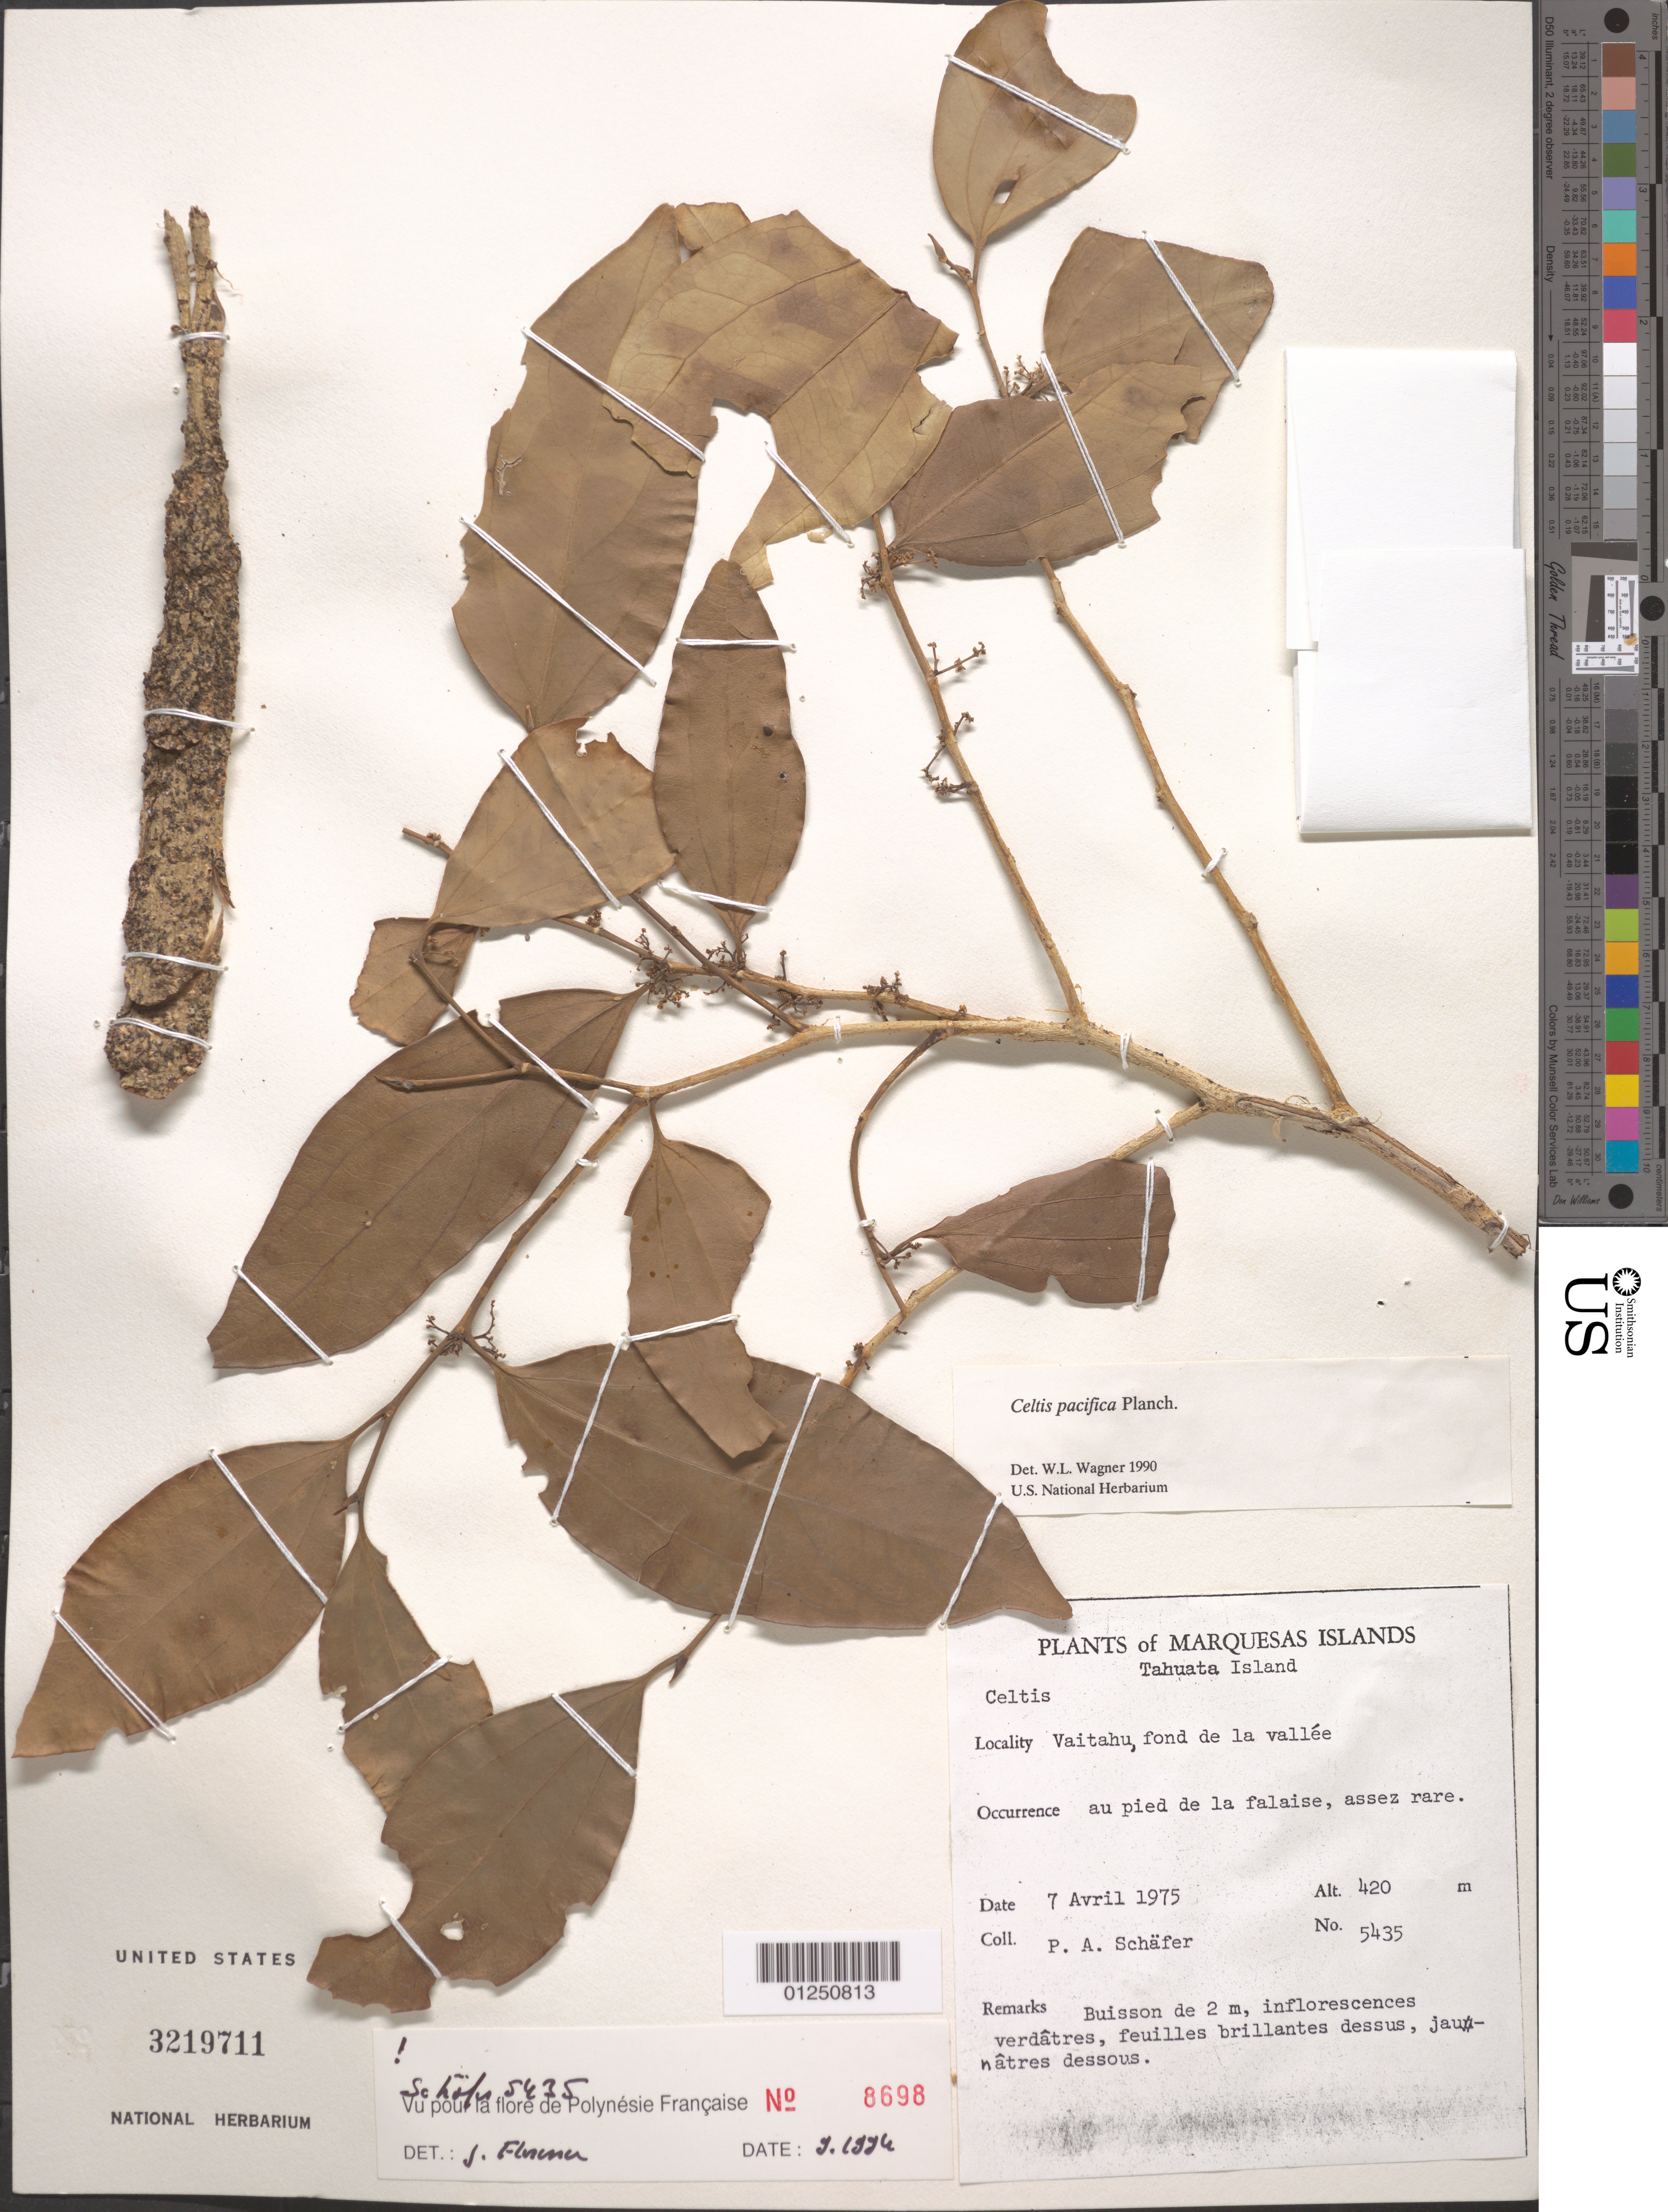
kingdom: Plantae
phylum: Tracheophyta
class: Magnoliopsida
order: Rosales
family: Cannabaceae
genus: Celtis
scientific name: Celtis pacifica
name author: Planch.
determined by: Wagner, W. L., (BOT), Smithsonian Institution - National Museum of Natural History (UNITED STATES)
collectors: P. A. Schäfer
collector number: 5435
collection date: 1975-04-07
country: French Polynesia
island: Tahuata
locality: Vaitahu, fond de la vallée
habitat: Au pied de la falise, assez rare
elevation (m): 420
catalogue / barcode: US 3219711